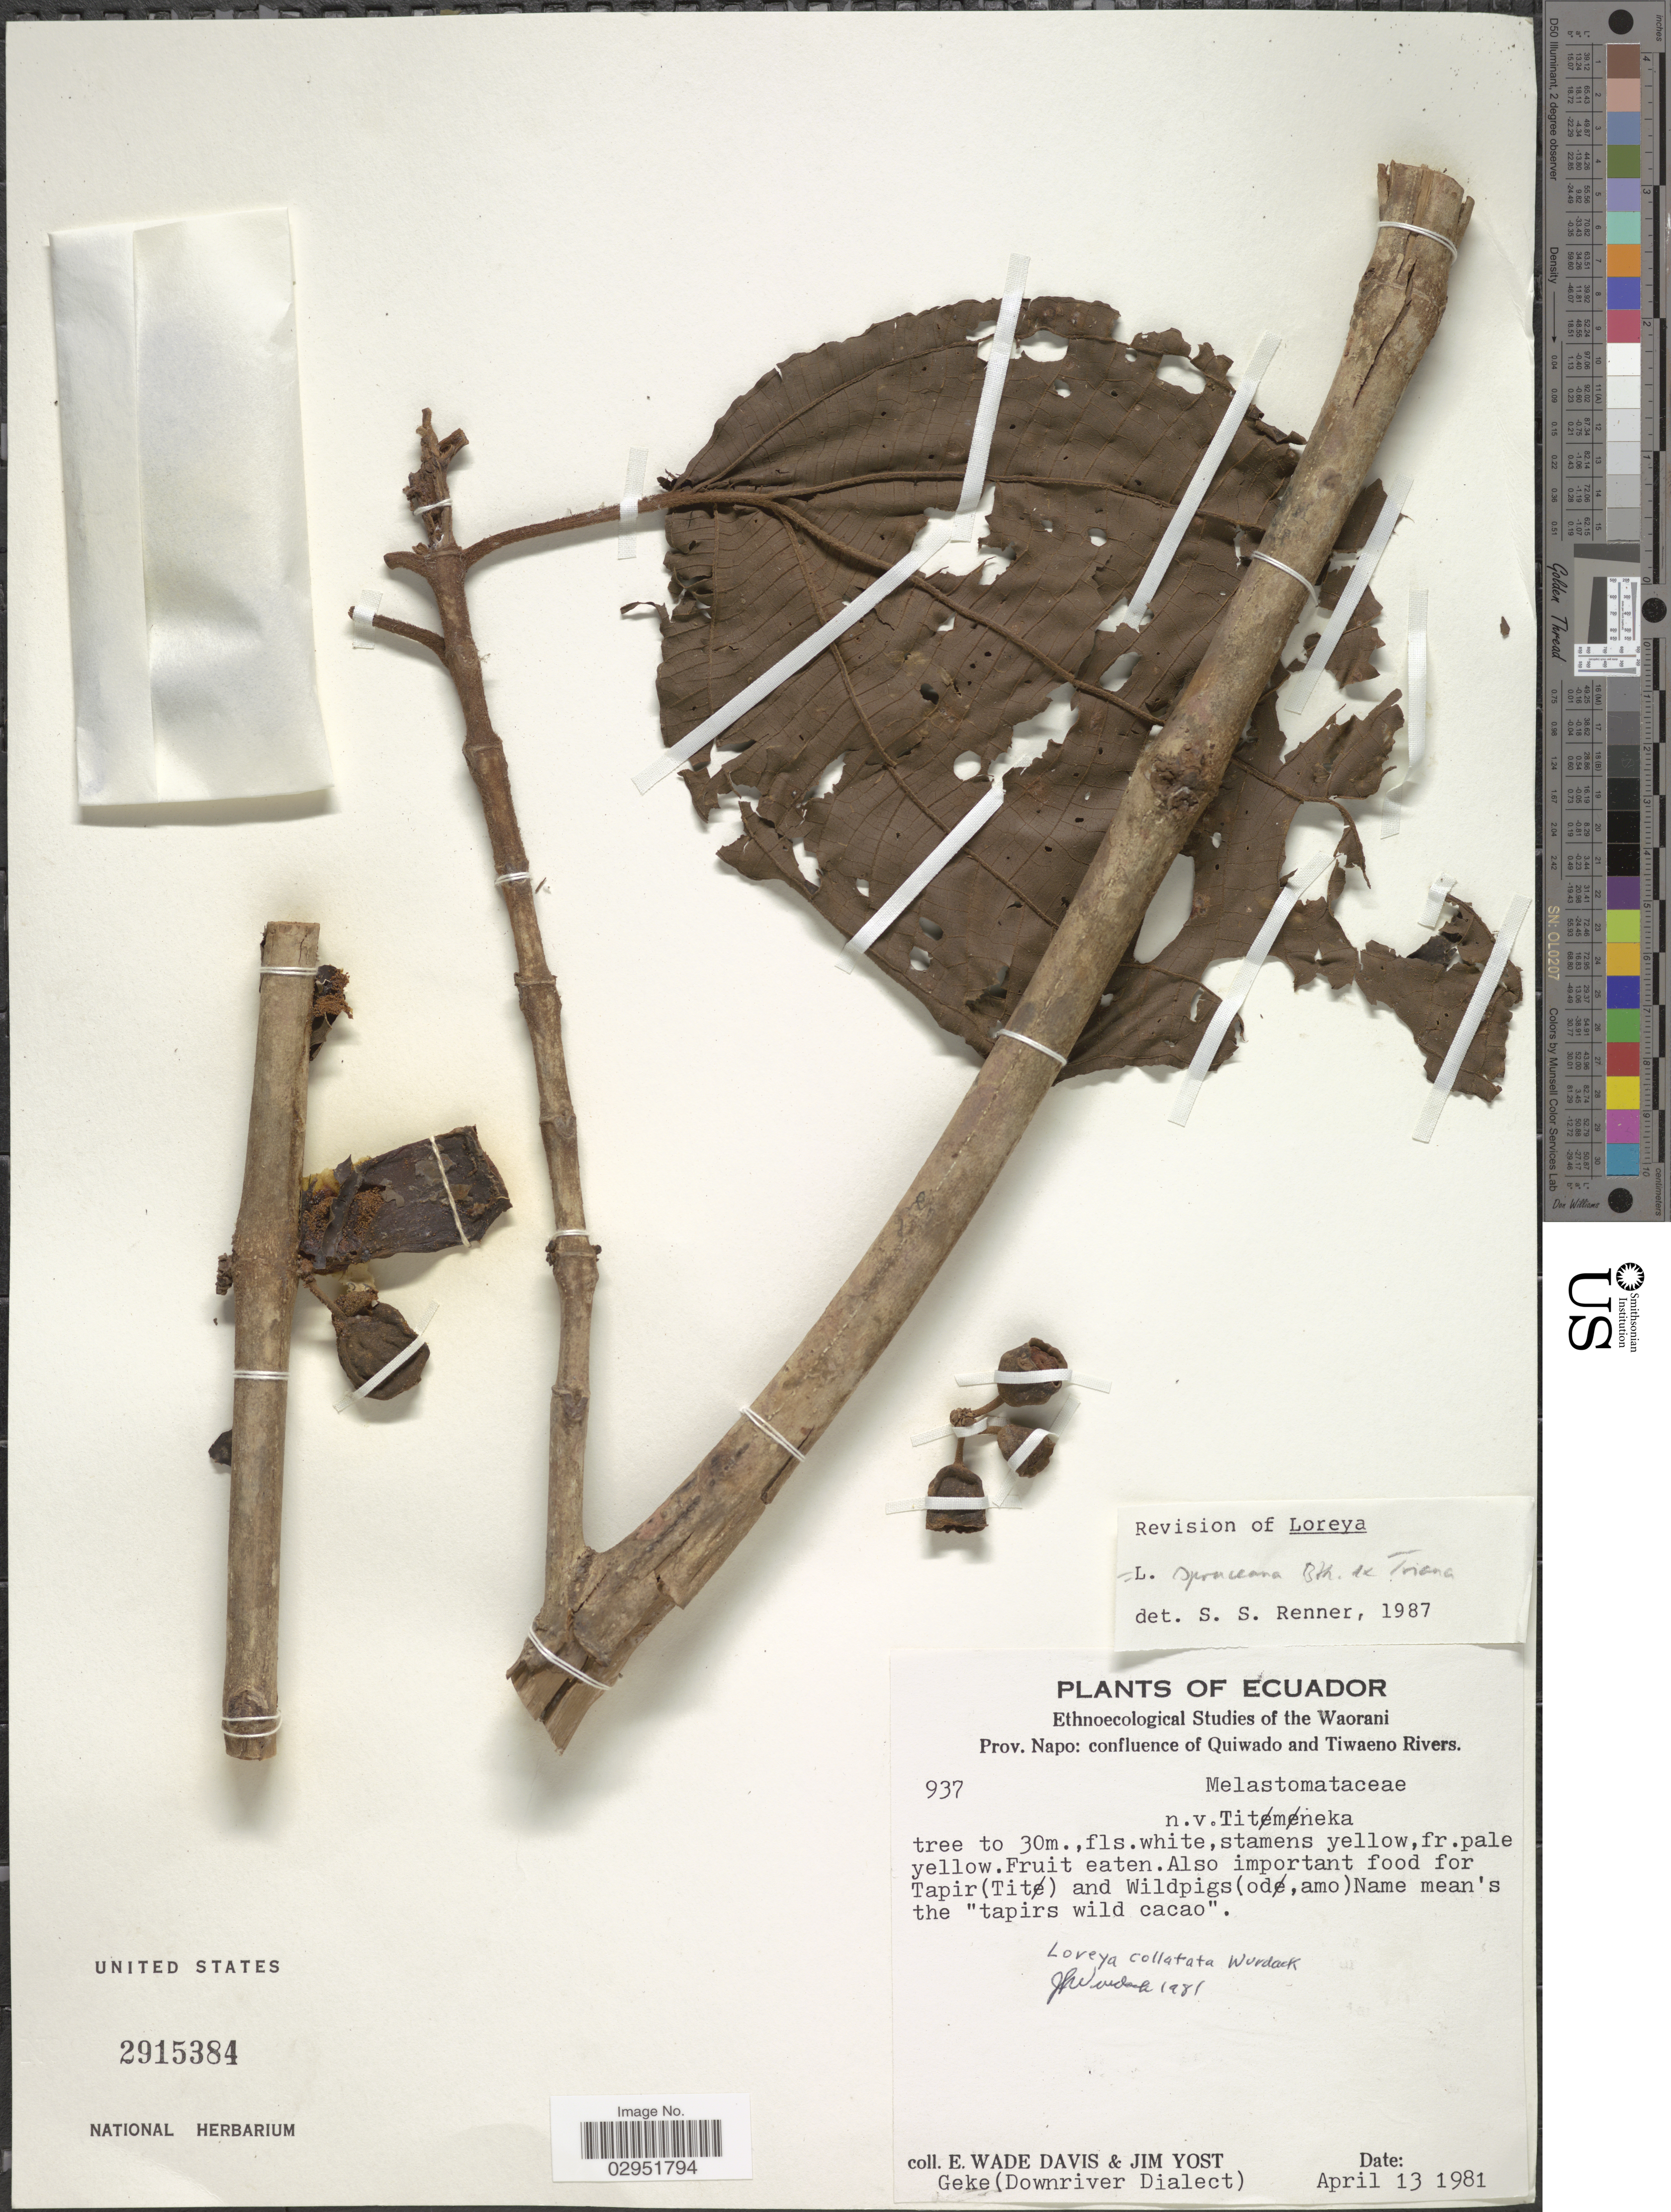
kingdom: Plantae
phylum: Tracheophyta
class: Magnoliopsida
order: Myrtales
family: Melastomataceae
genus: Bellucia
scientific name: Bellucia spruceana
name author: (Triana) J.F. Macbr.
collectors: E. W. Davis & J. Yost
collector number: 937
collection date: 1981-04-13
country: Ecuador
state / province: Napo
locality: Prov. Napo: confluence of Quiwado and Tiwaeno Rivers.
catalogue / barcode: US 2915384